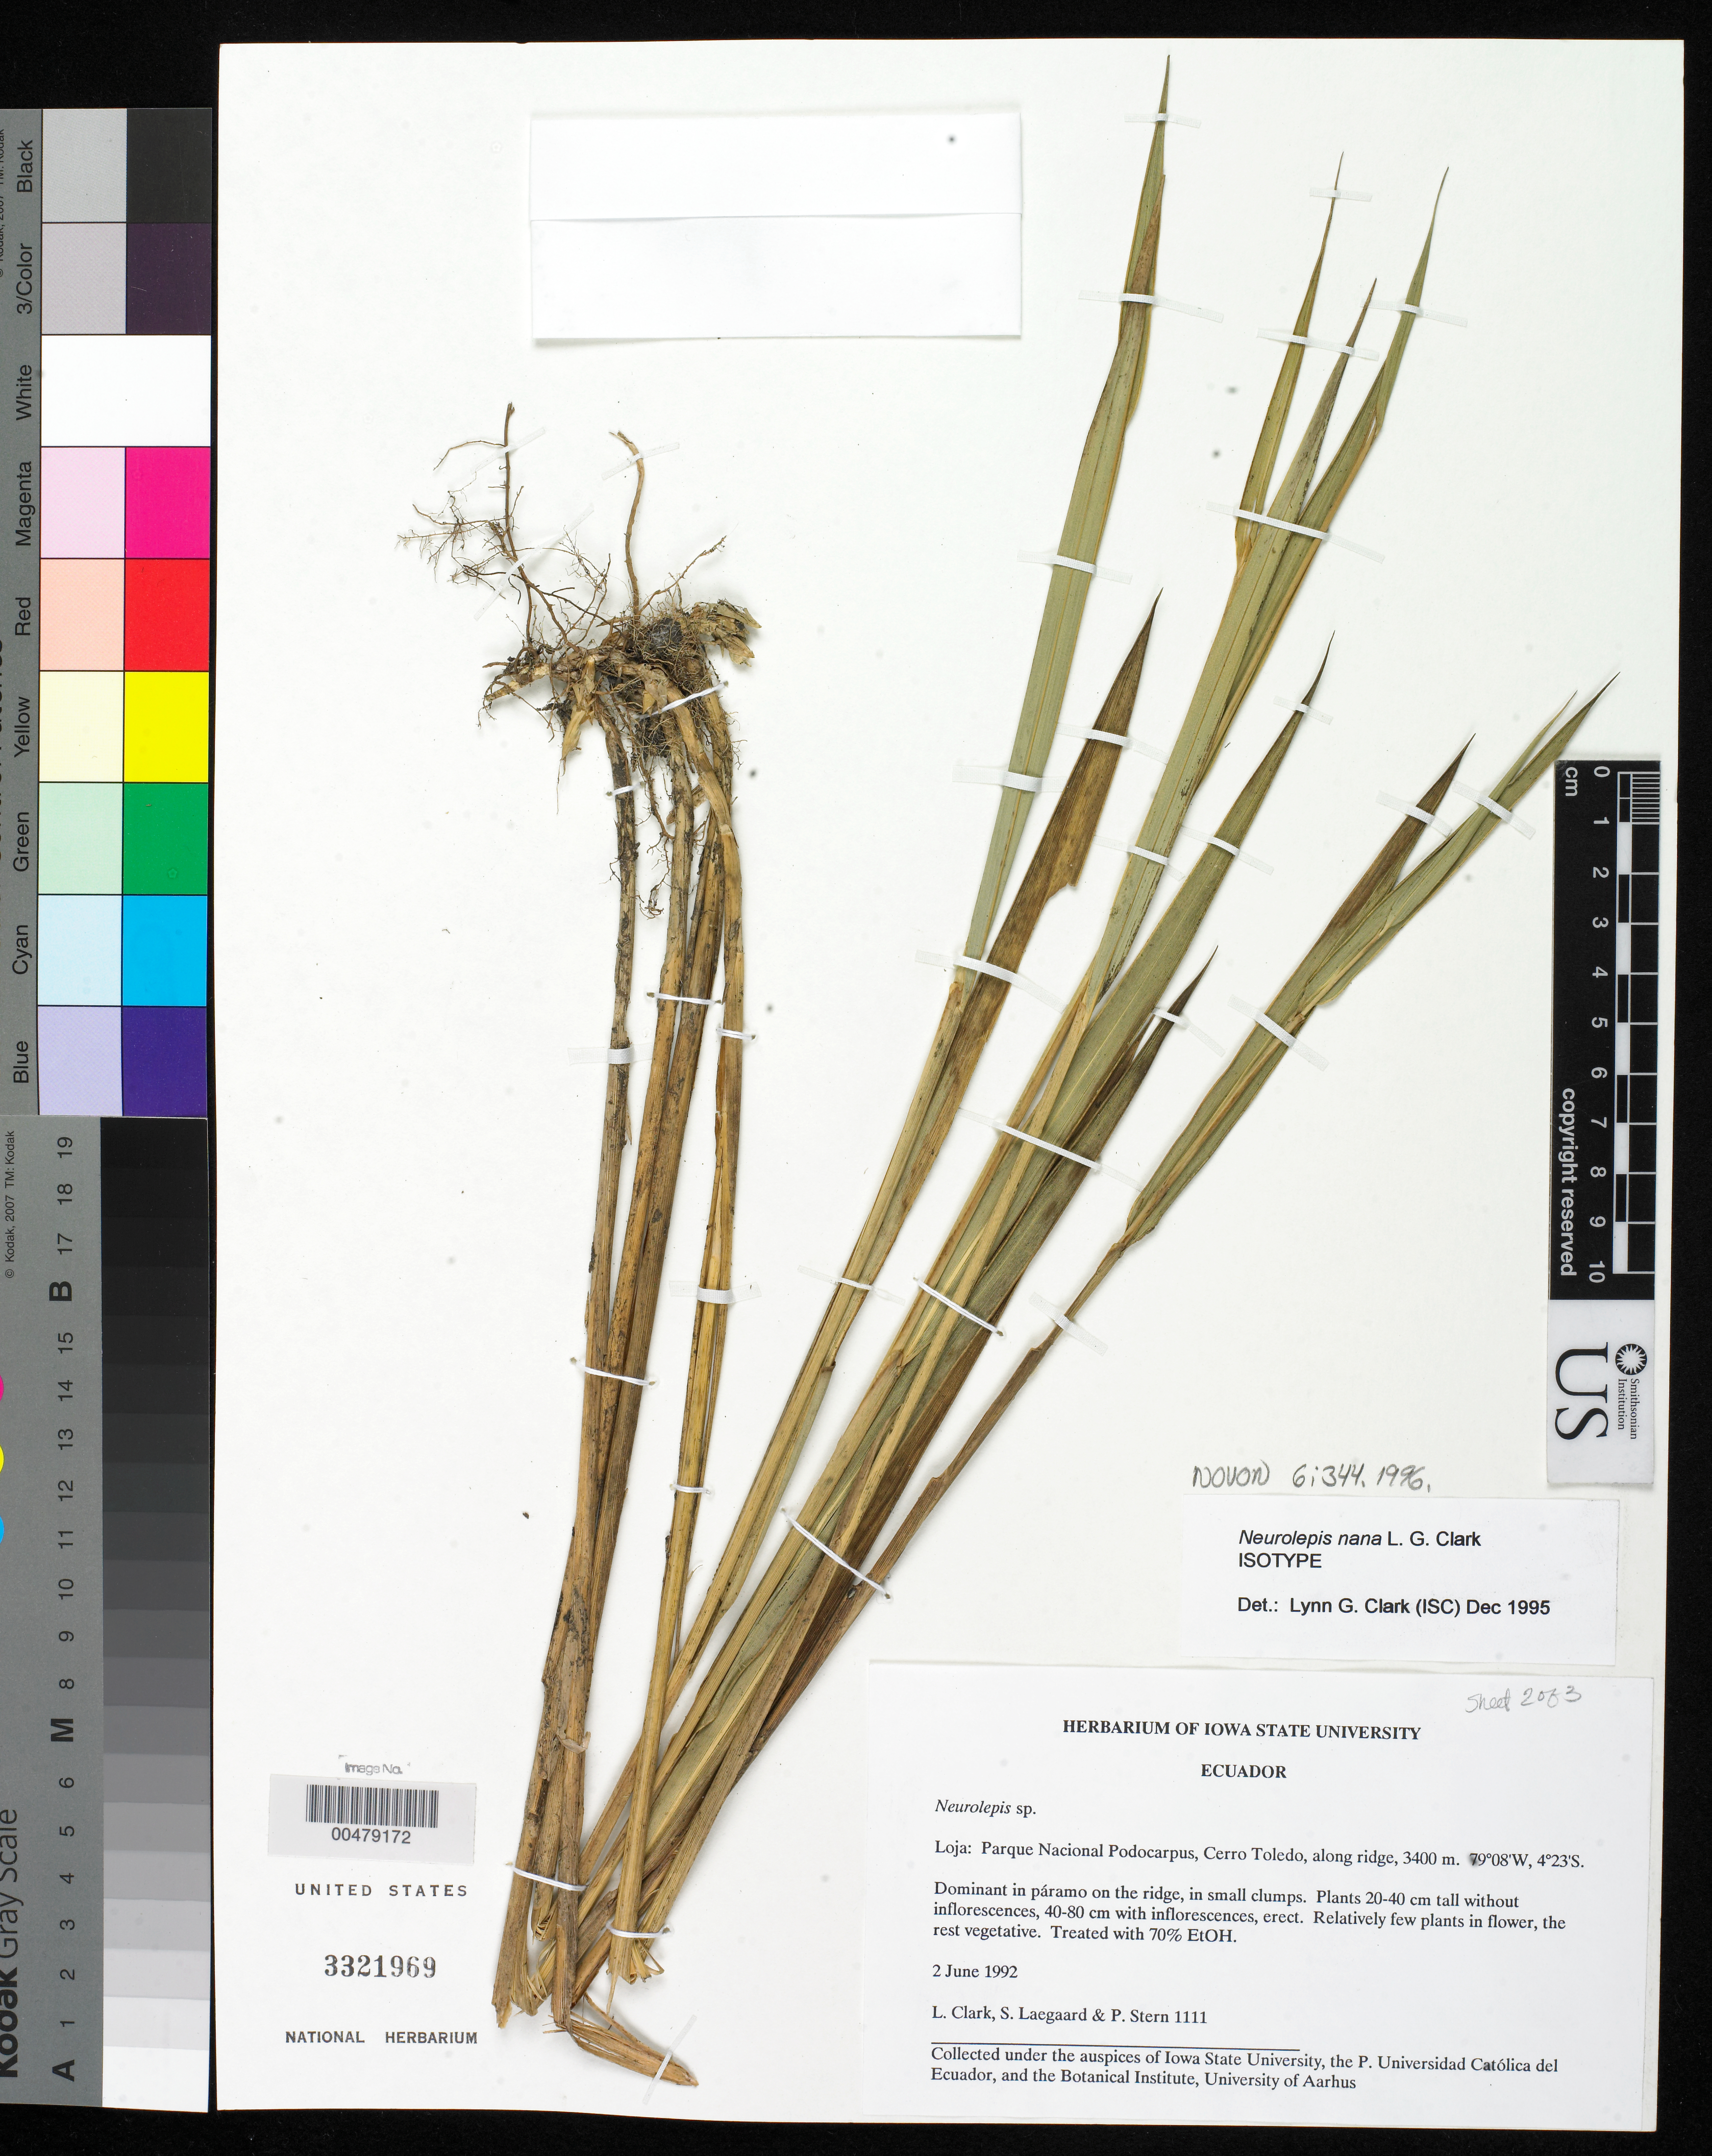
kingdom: Plantae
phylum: Tracheophyta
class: Liliopsida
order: Poales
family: Poaceae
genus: Neurolepis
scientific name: Neurolepis nana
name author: L.G. Clark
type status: Isotype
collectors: L. G. Clark, S. Lægaard & P. Stern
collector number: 1111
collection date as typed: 02 Jun 1992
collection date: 1992-06-02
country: Ecuador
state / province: Loja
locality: Parque Nacional de Podocarpus, Cerro Toledo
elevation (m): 3400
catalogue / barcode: US 3321969